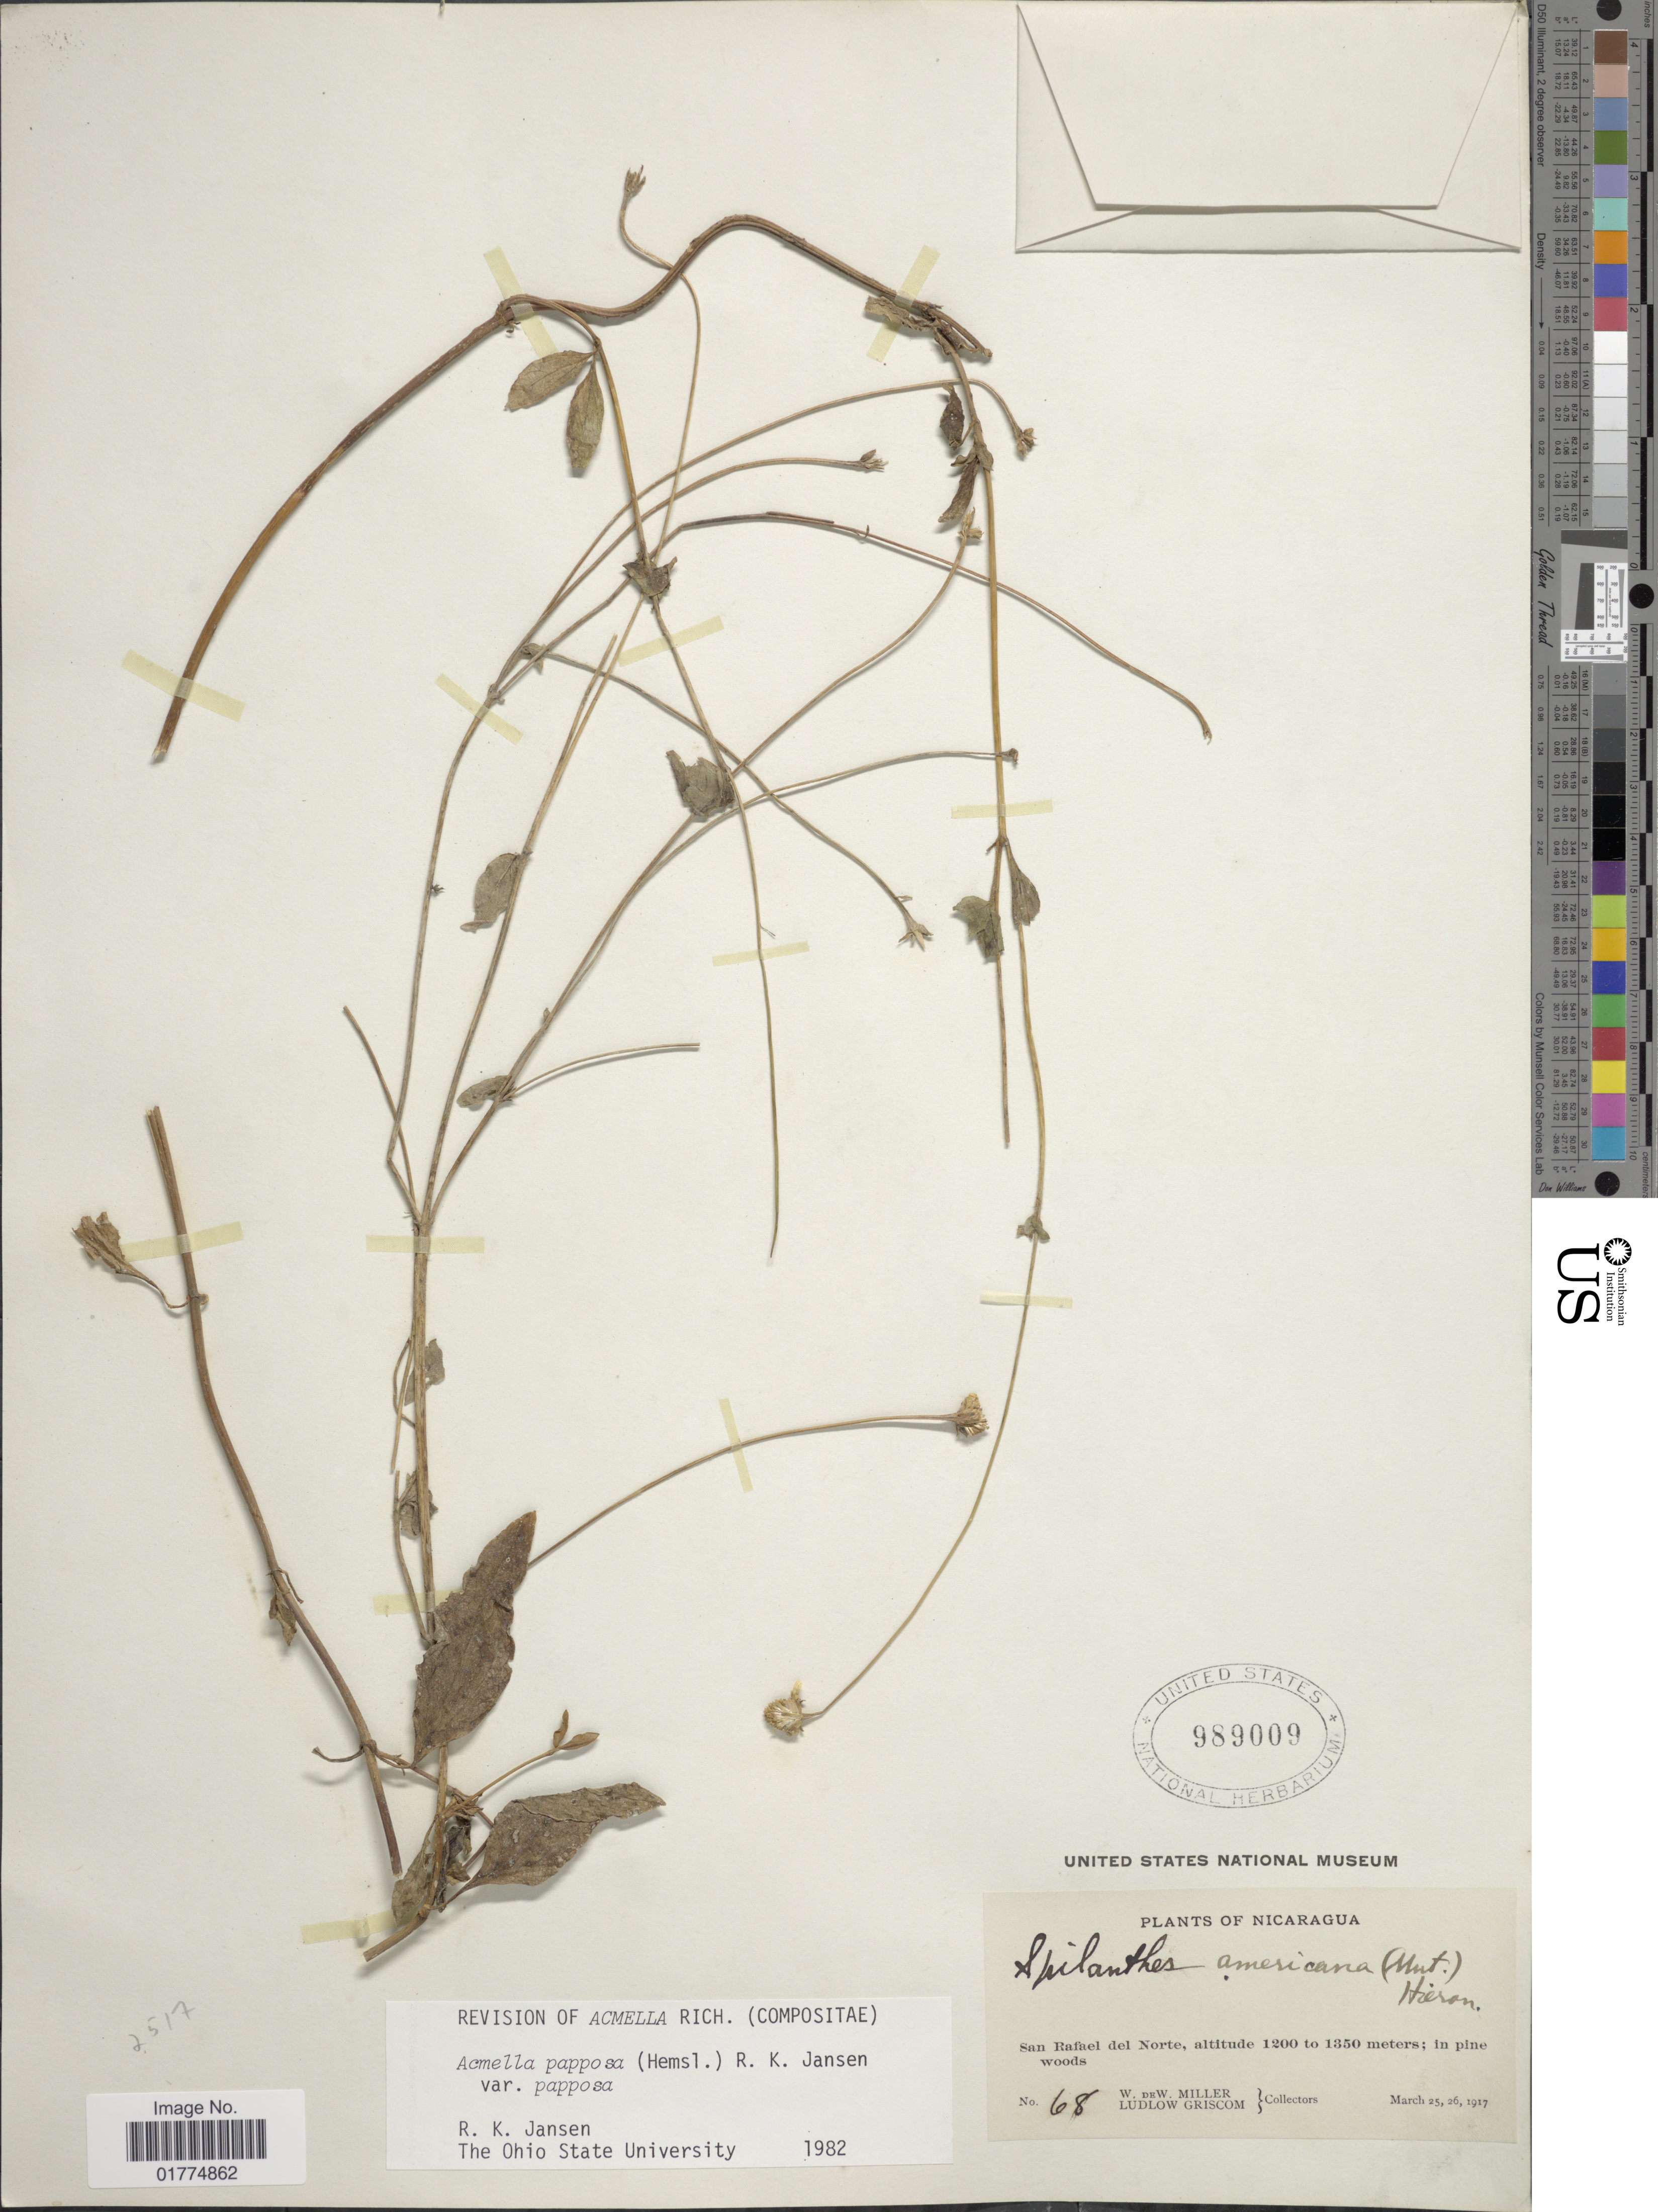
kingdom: Plantae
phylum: Tracheophyta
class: Magnoliopsida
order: Asterales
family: Asteraceae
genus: Acmella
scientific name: Acmella papposa var. papposa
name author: (Hemsl.) R.K. Jansen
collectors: W. W. Miller & L. Griscom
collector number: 68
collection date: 1917-03-25/1917-03-26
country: Nicaragua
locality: San Rafaek del Norte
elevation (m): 1200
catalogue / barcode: US 989009